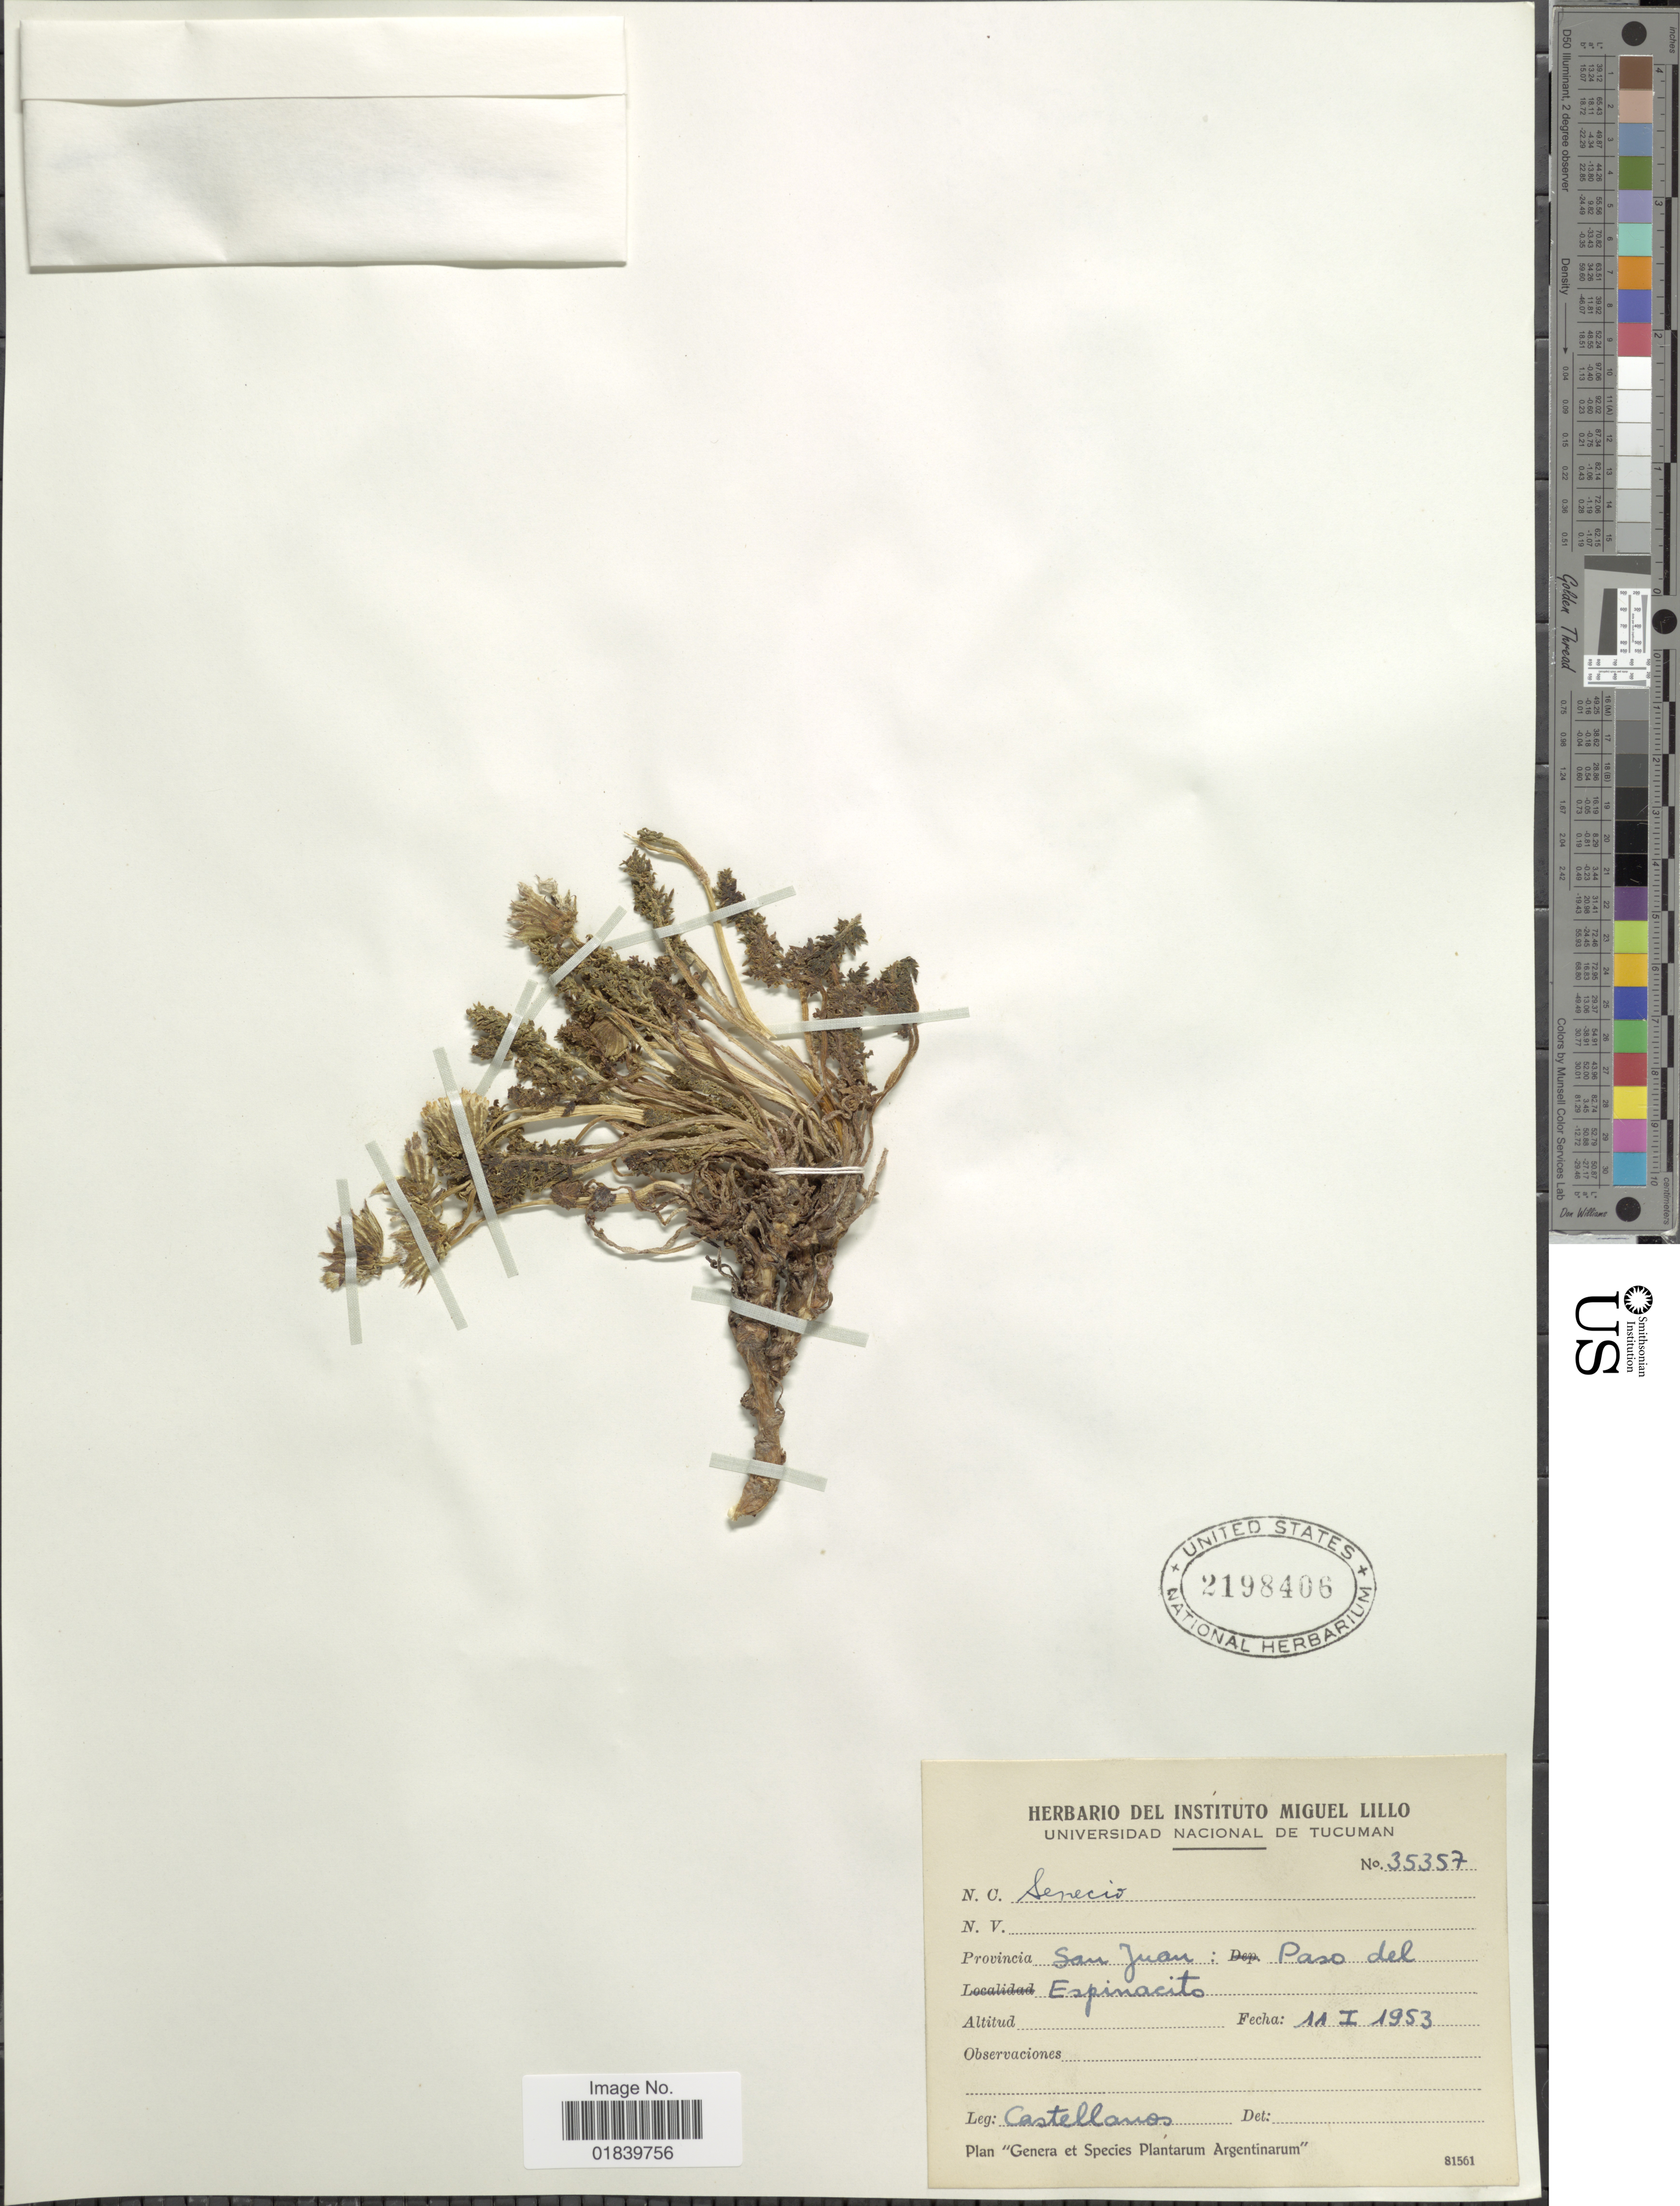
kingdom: Plantae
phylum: Tracheophyta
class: Magnoliopsida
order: Asterales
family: Asteraceae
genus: Senecio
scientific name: Senecio josei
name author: Sklenár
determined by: Salomon, Luciana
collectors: A. Castellanos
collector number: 35357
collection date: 1953-01-11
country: Argentina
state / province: San Juan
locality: Provincia San Juan: Paso del Espinacito.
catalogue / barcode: US 2198406